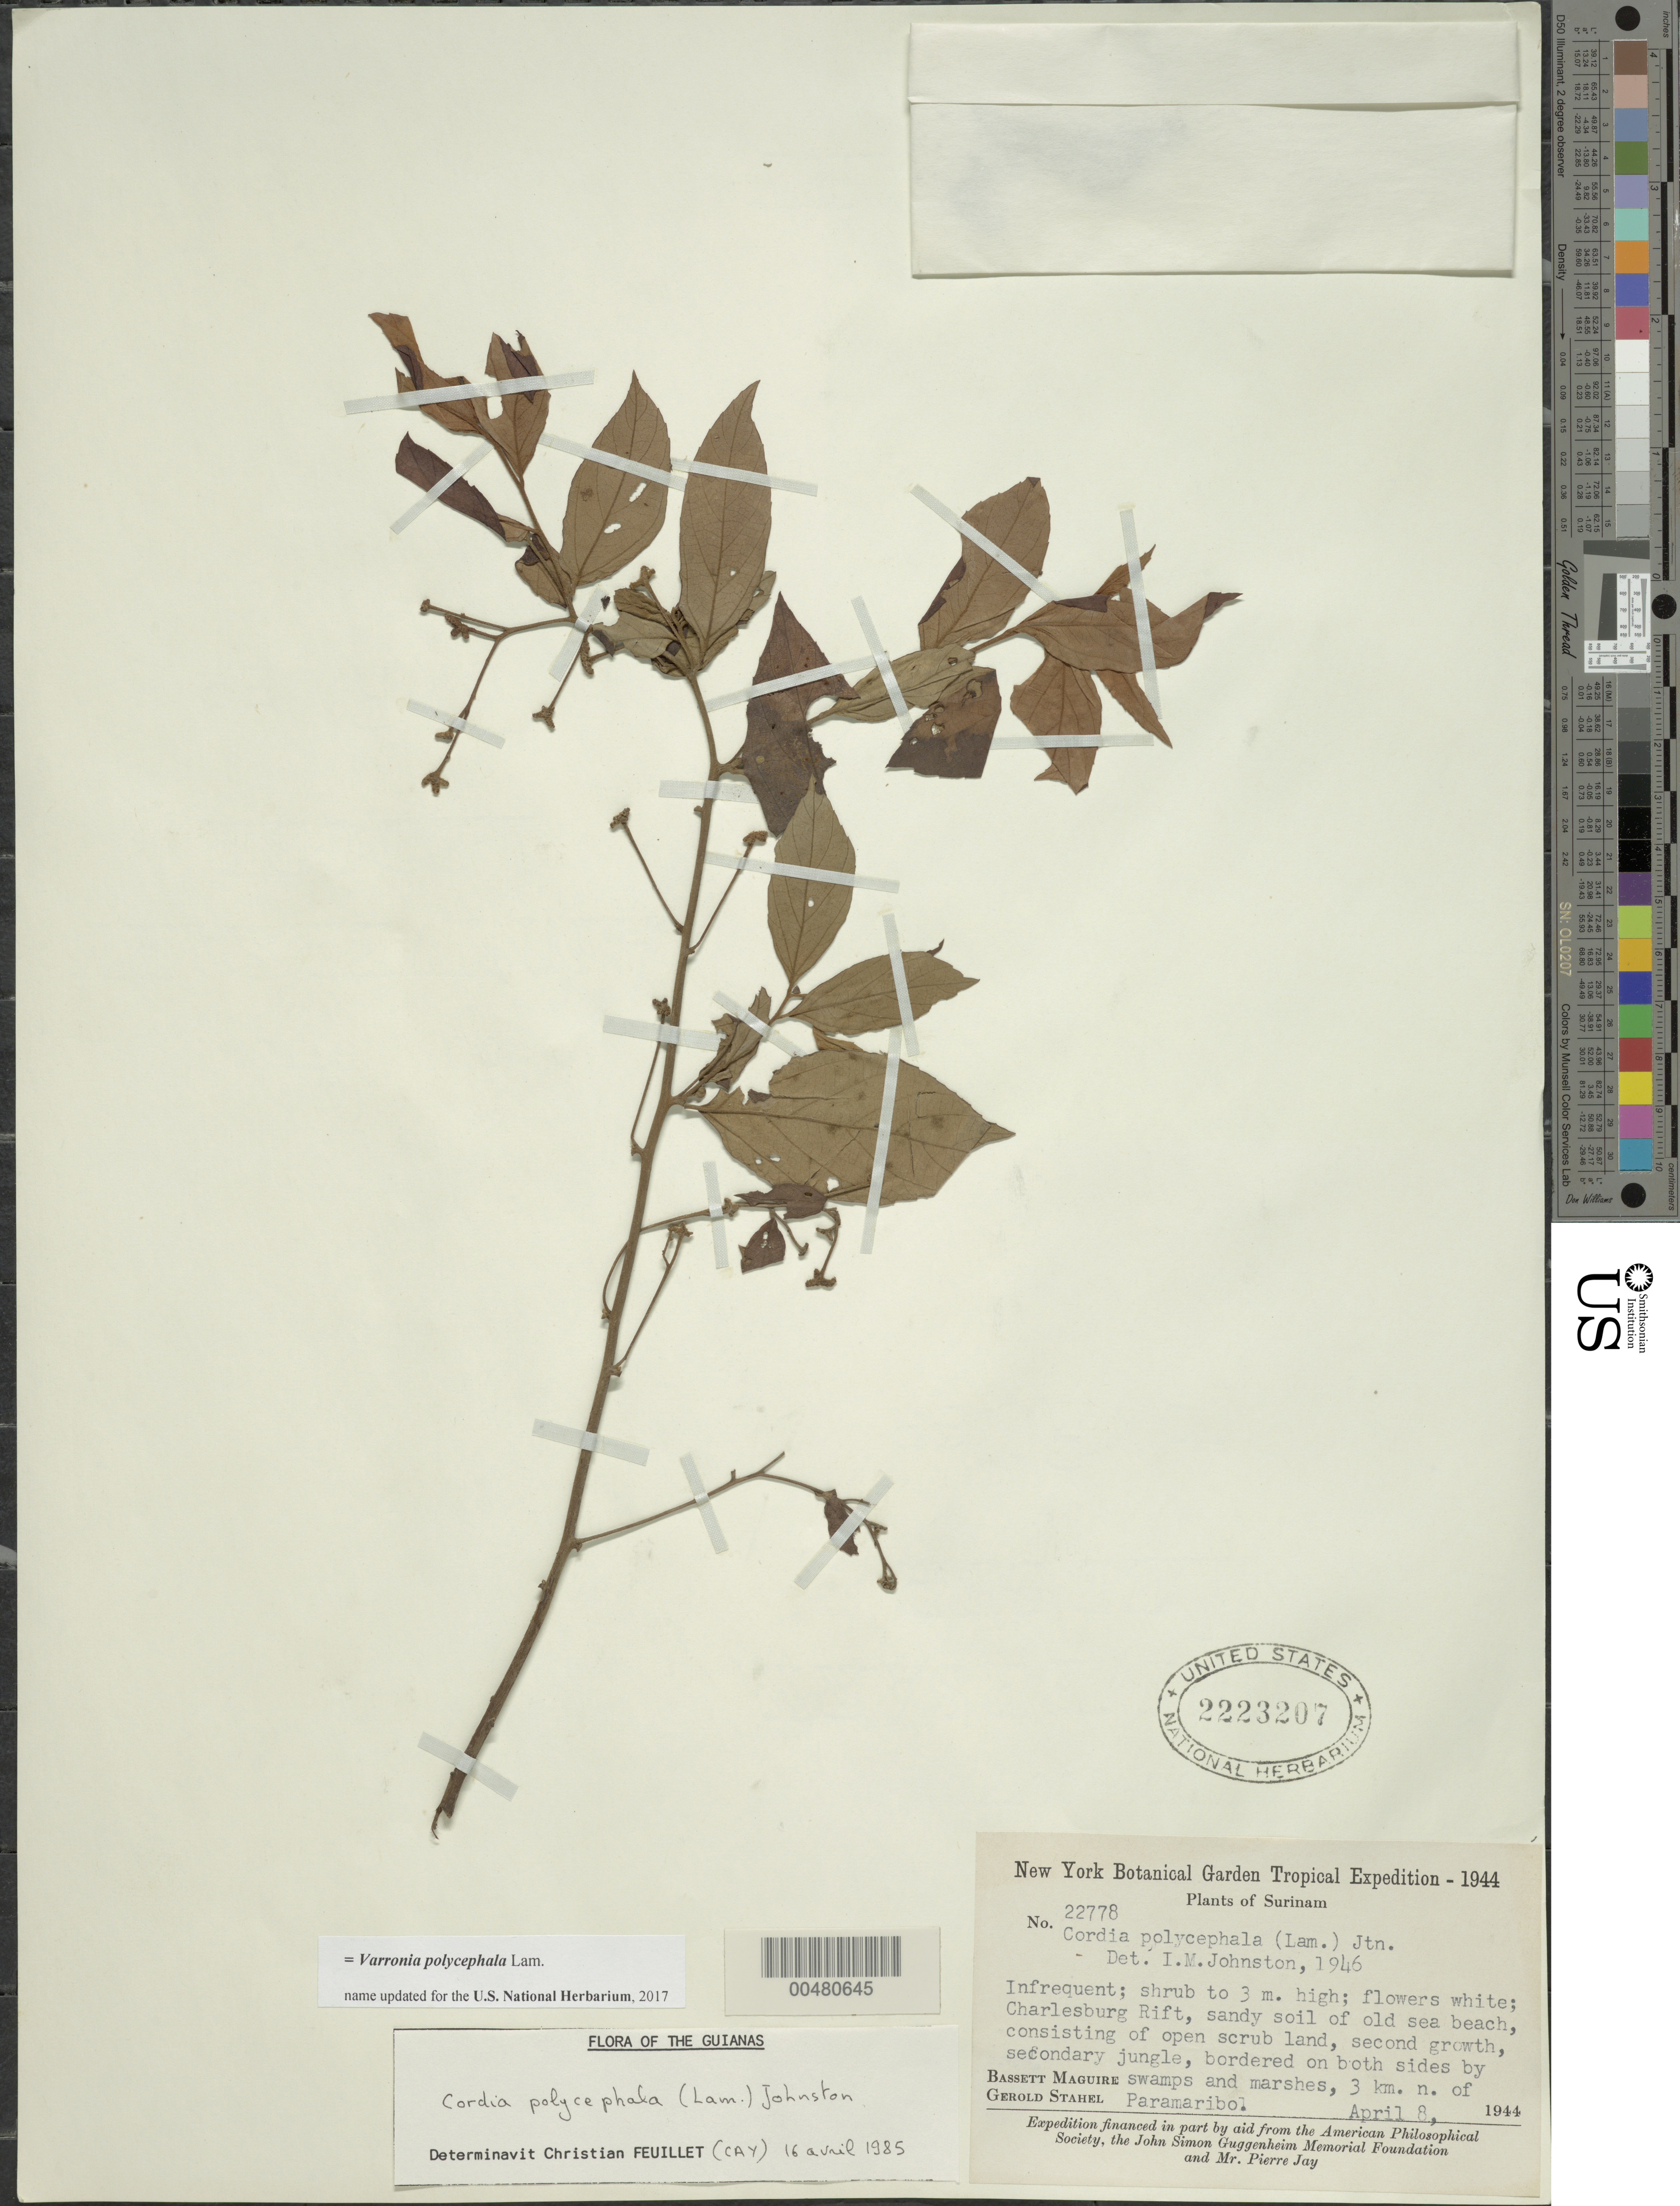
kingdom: Plantae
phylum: Tracheophyta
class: Magnoliopsida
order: Boraginales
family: Cordiaceae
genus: Varronia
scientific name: Varronia polycephala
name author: Lam.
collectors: B. Maguire & G. Stahel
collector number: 22778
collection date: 1944-04-08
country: Suriname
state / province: Paramaribo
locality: Charlesburg Rift, sandy soil of old sea beach, 3 km. n. of Paramaribo.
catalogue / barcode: US 2223207